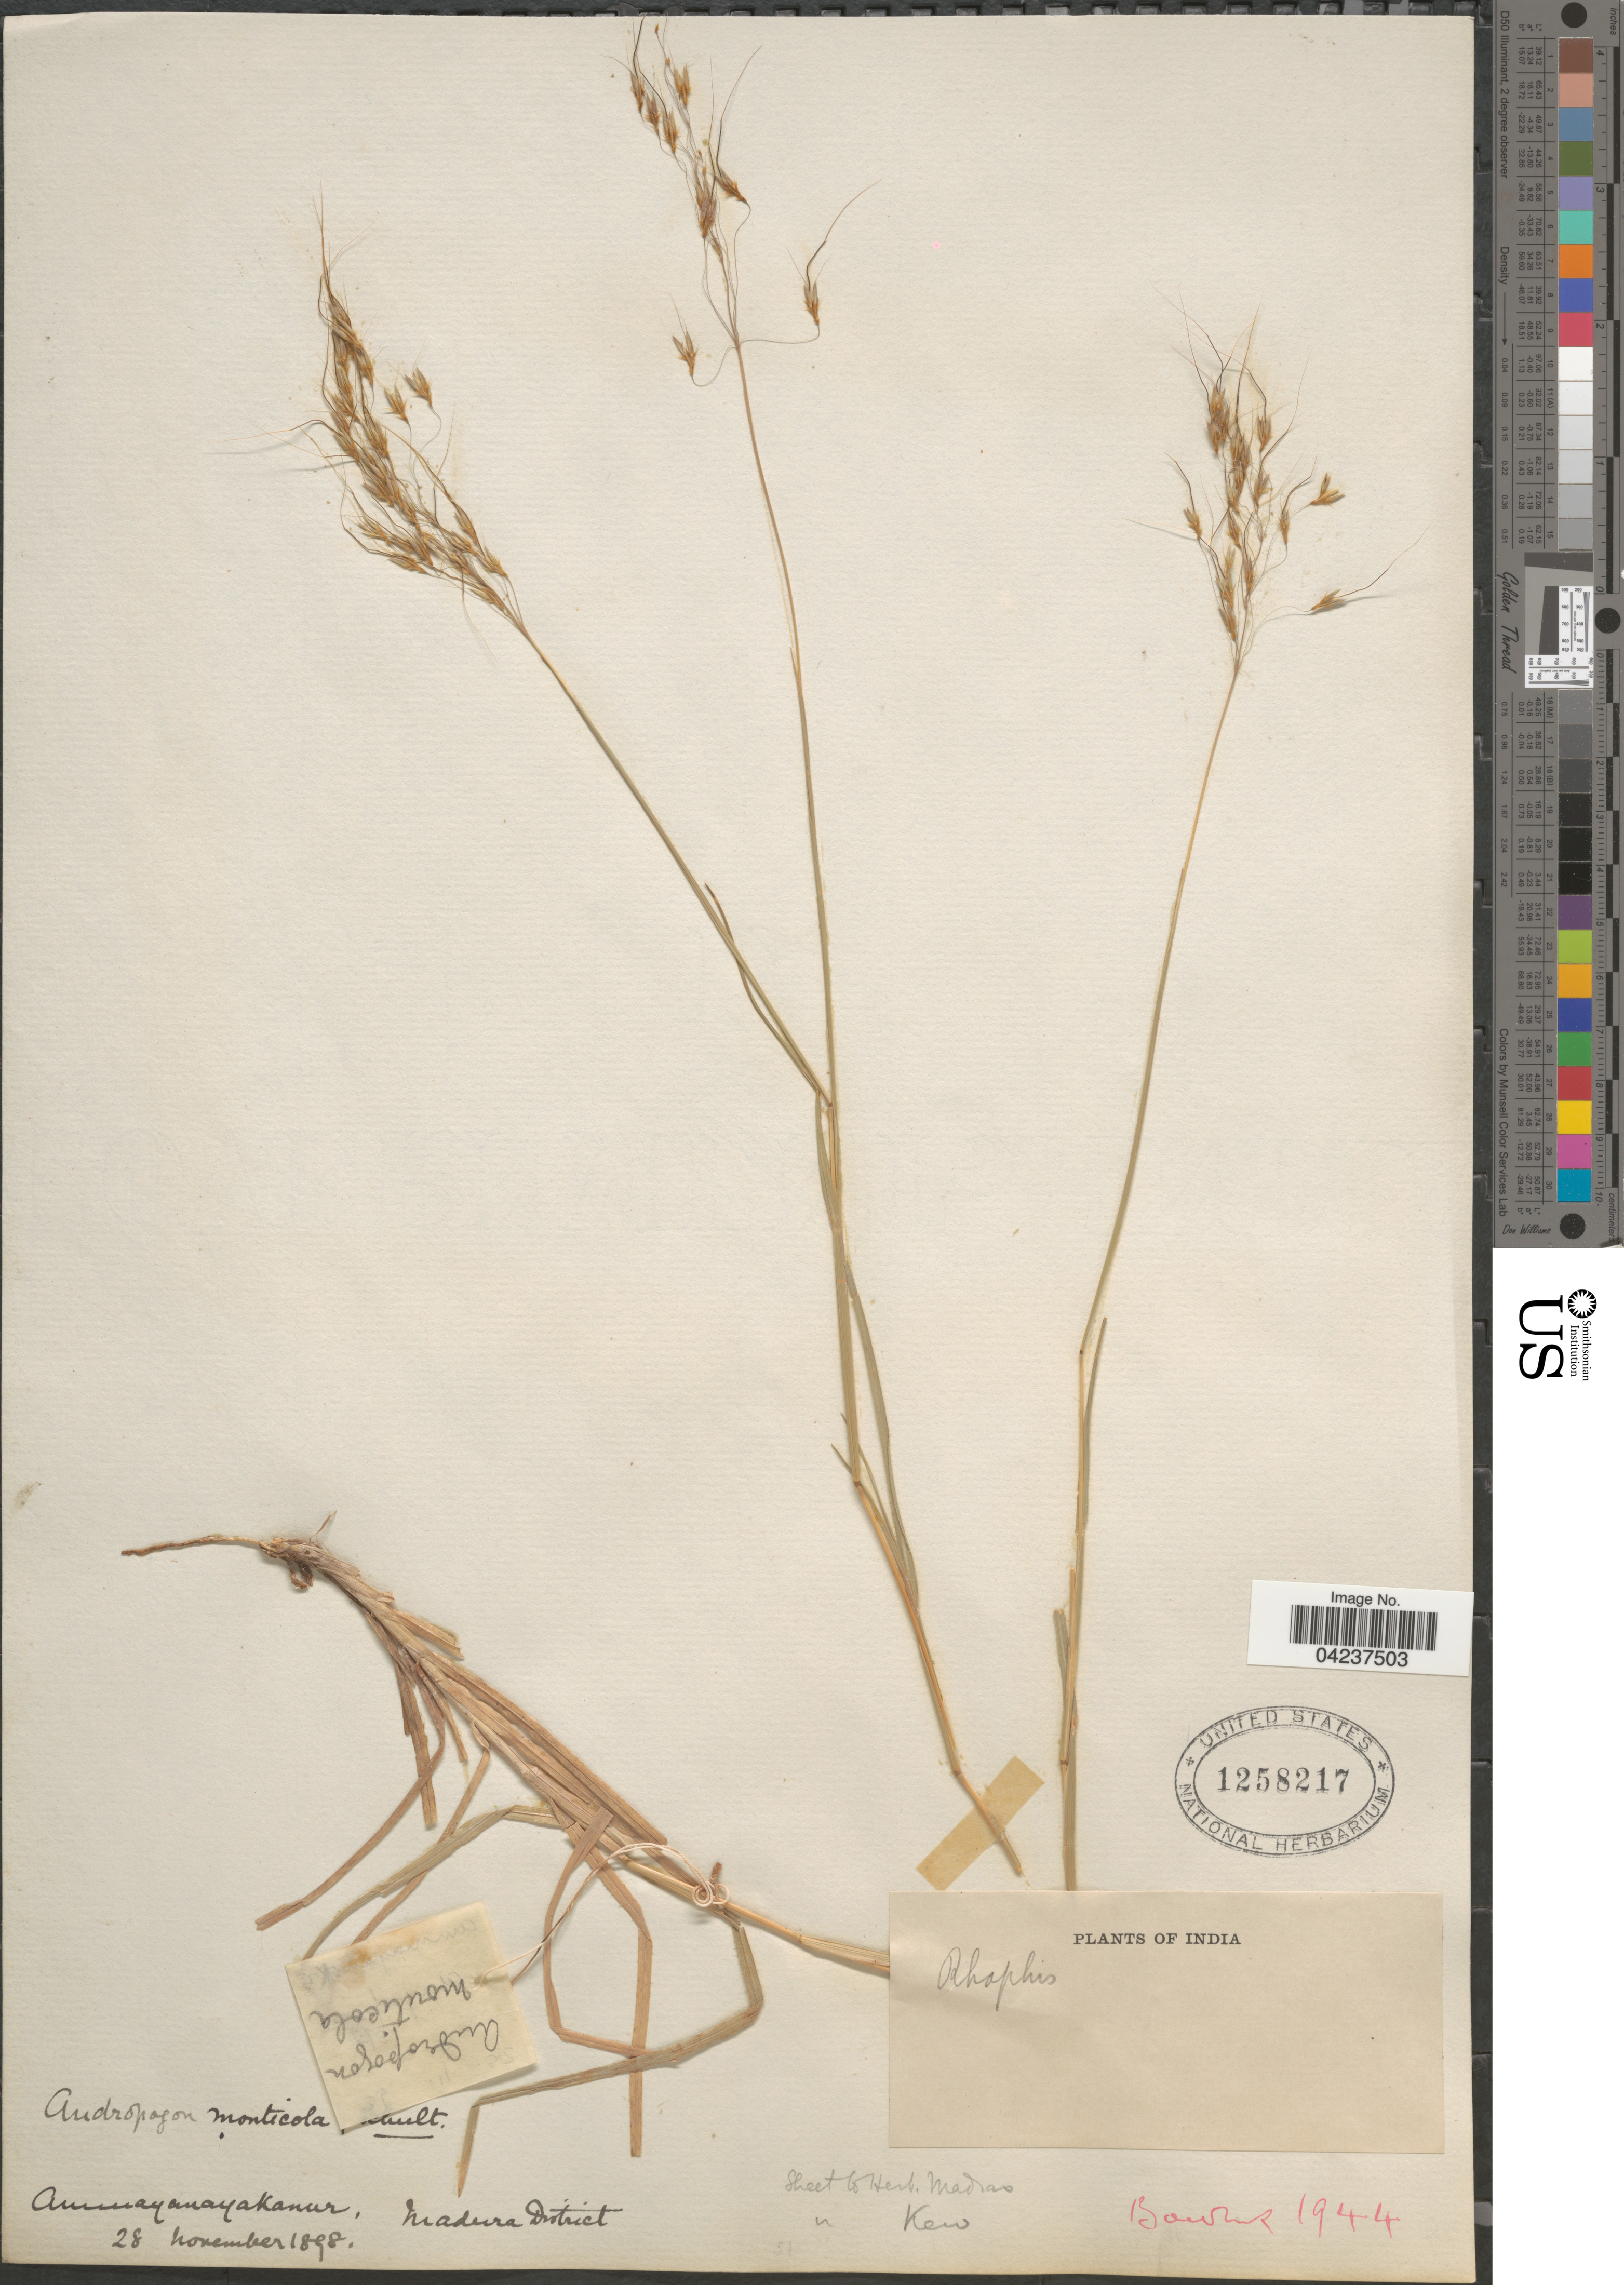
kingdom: Plantae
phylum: Tracheophyta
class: Liliopsida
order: Poales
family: Poaceae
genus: Chrysopogon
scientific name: Chrysopogon sp.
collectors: -- Bourne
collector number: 1944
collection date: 1898-11-28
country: India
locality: Ammayanayakanur, Madura Dist.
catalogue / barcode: US 1258217